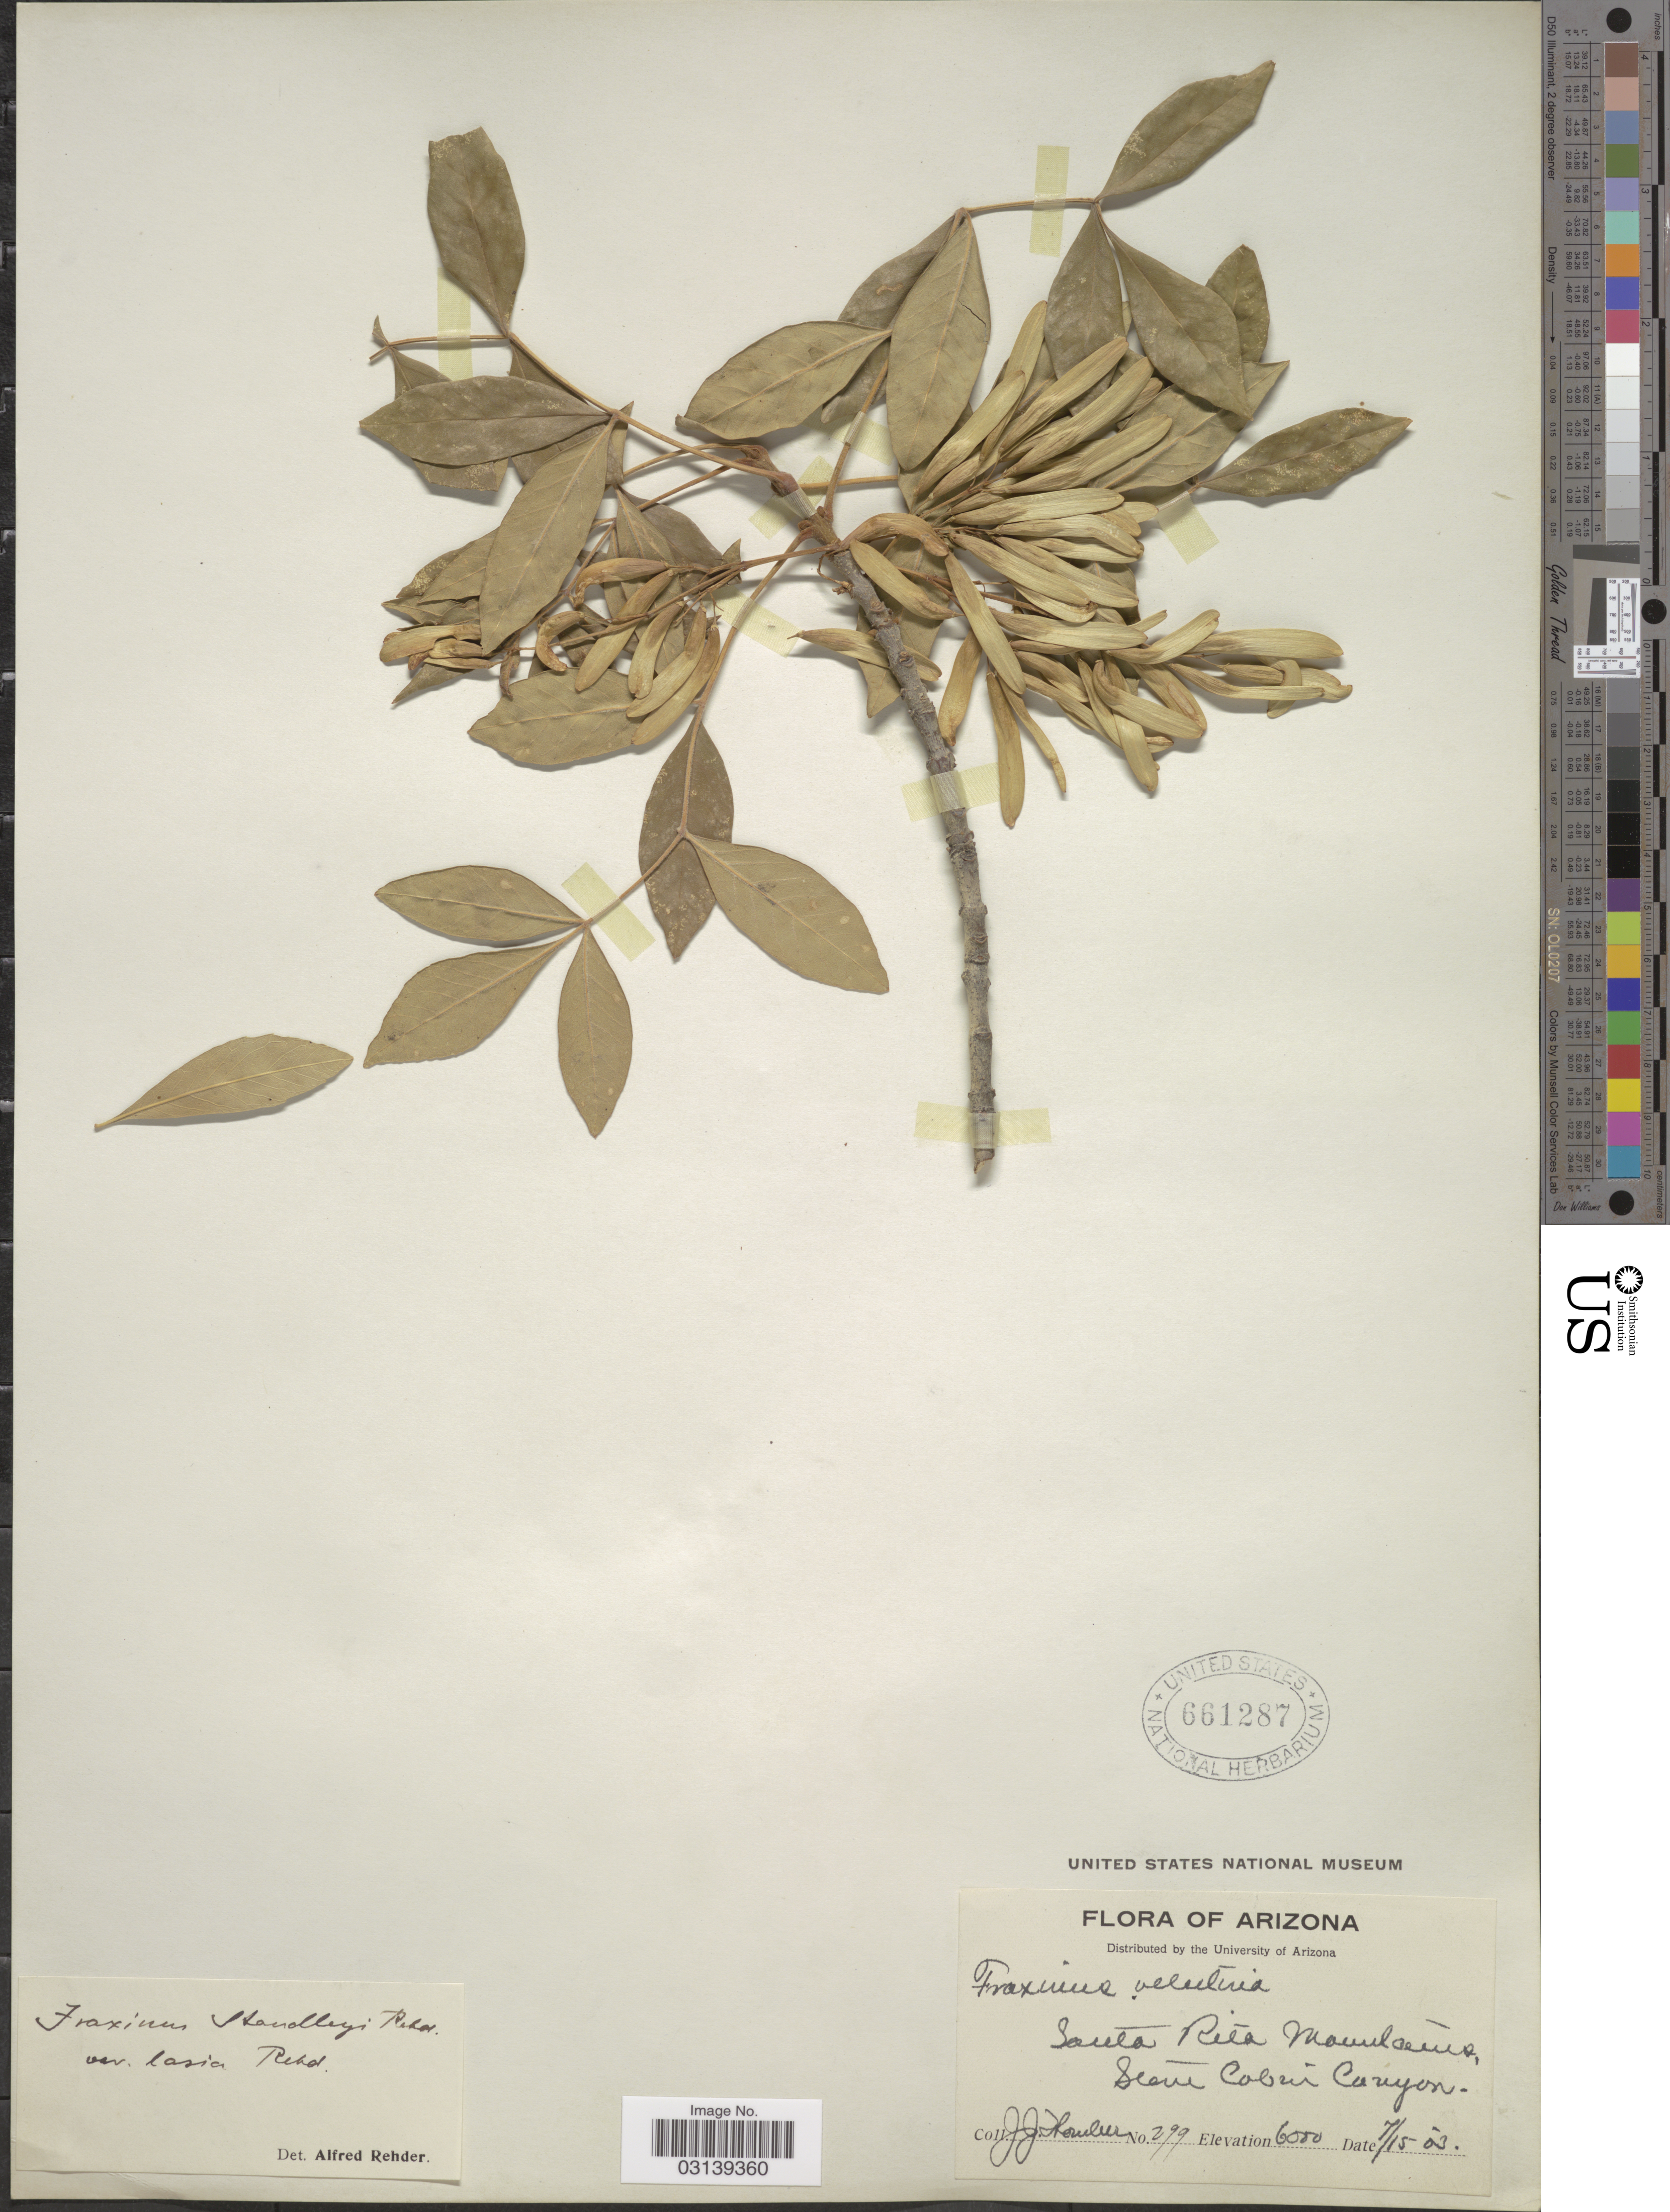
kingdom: Plantae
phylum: Tracheophyta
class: Magnoliopsida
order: Lamiales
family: Oleaceae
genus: Fraxinus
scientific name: Fraxinus velutina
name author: Torr.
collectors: J. Thornber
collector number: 299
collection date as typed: Transcribed d/m/y: 15/7/3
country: United States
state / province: Arizona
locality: Santa Rita Mountains, Stone Cabin Canyon.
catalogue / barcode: US 661287